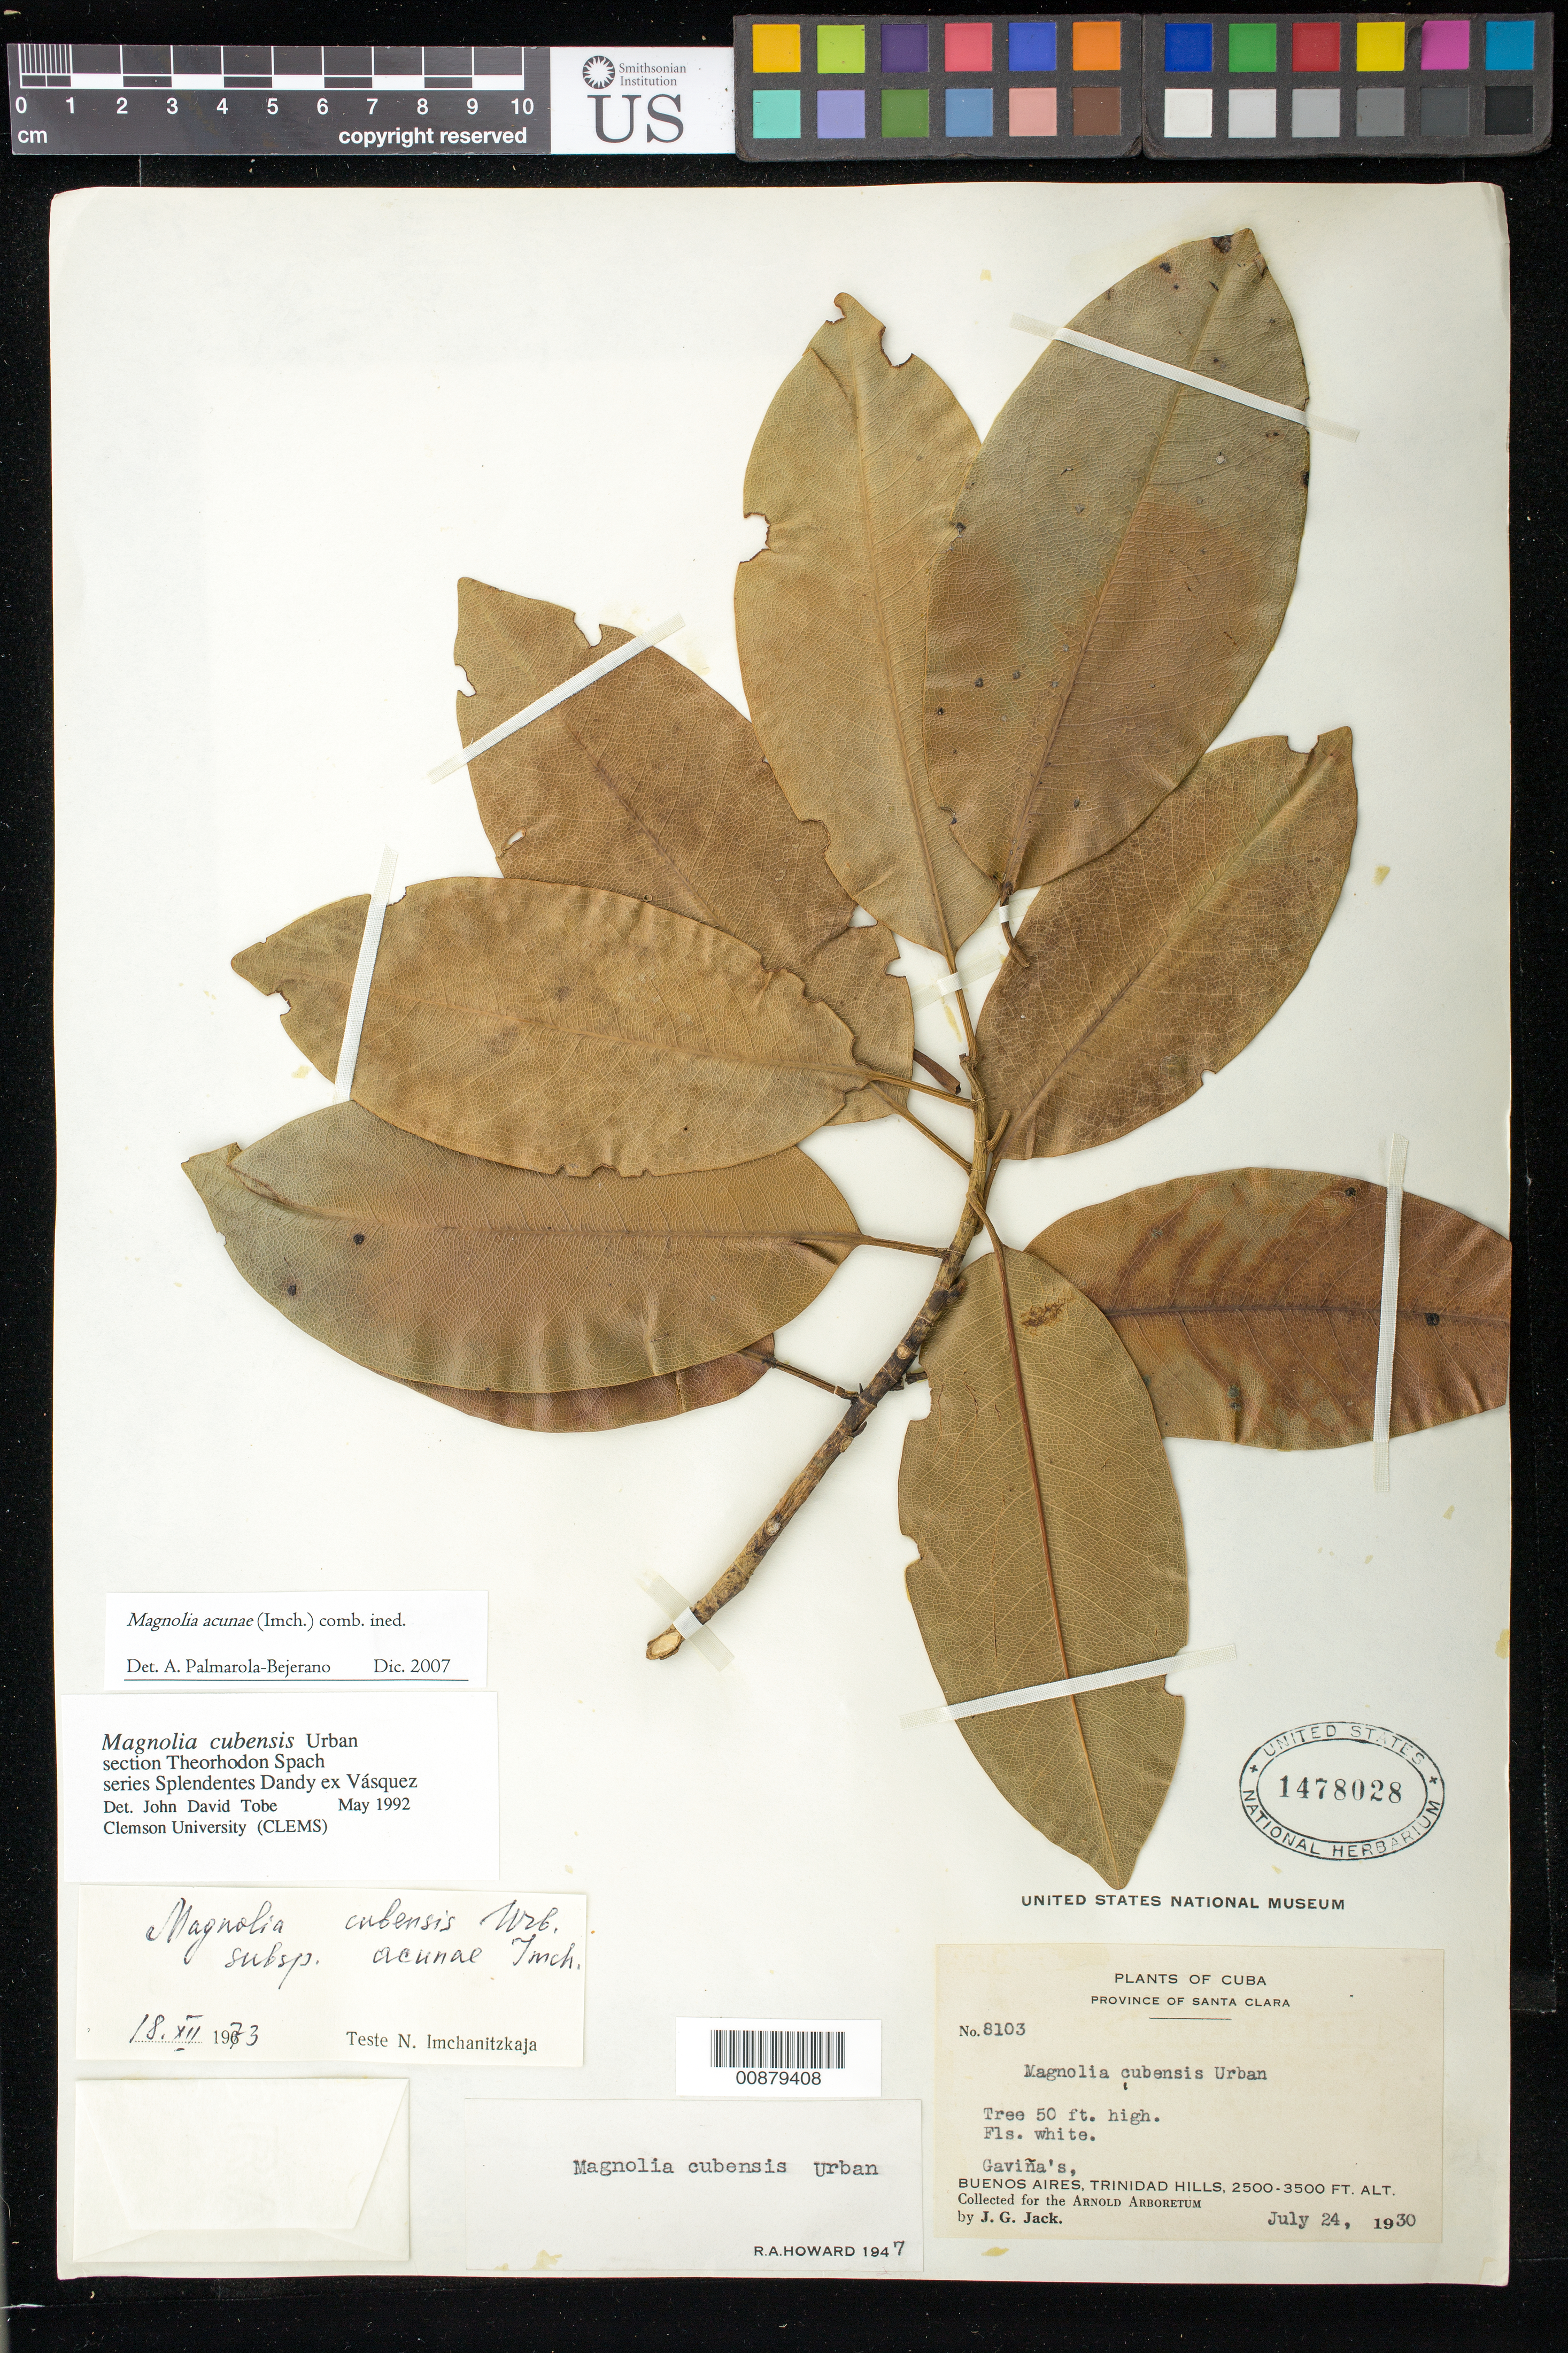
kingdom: Plantae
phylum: Tracheophyta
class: Magnoliopsida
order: Magnoliales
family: Magnoliaceae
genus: Magnolia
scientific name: Magnolia acunae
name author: (Imkhan.) Palmarola-Bejerano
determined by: Palmarola-Bejerano, A.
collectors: J. G. Jack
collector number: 8103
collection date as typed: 24 Jul 1930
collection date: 1930-07-24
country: Cuba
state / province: Santa Clara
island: Cuba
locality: Buenos Aires, Trinidad Hills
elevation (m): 762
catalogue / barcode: US 1478028